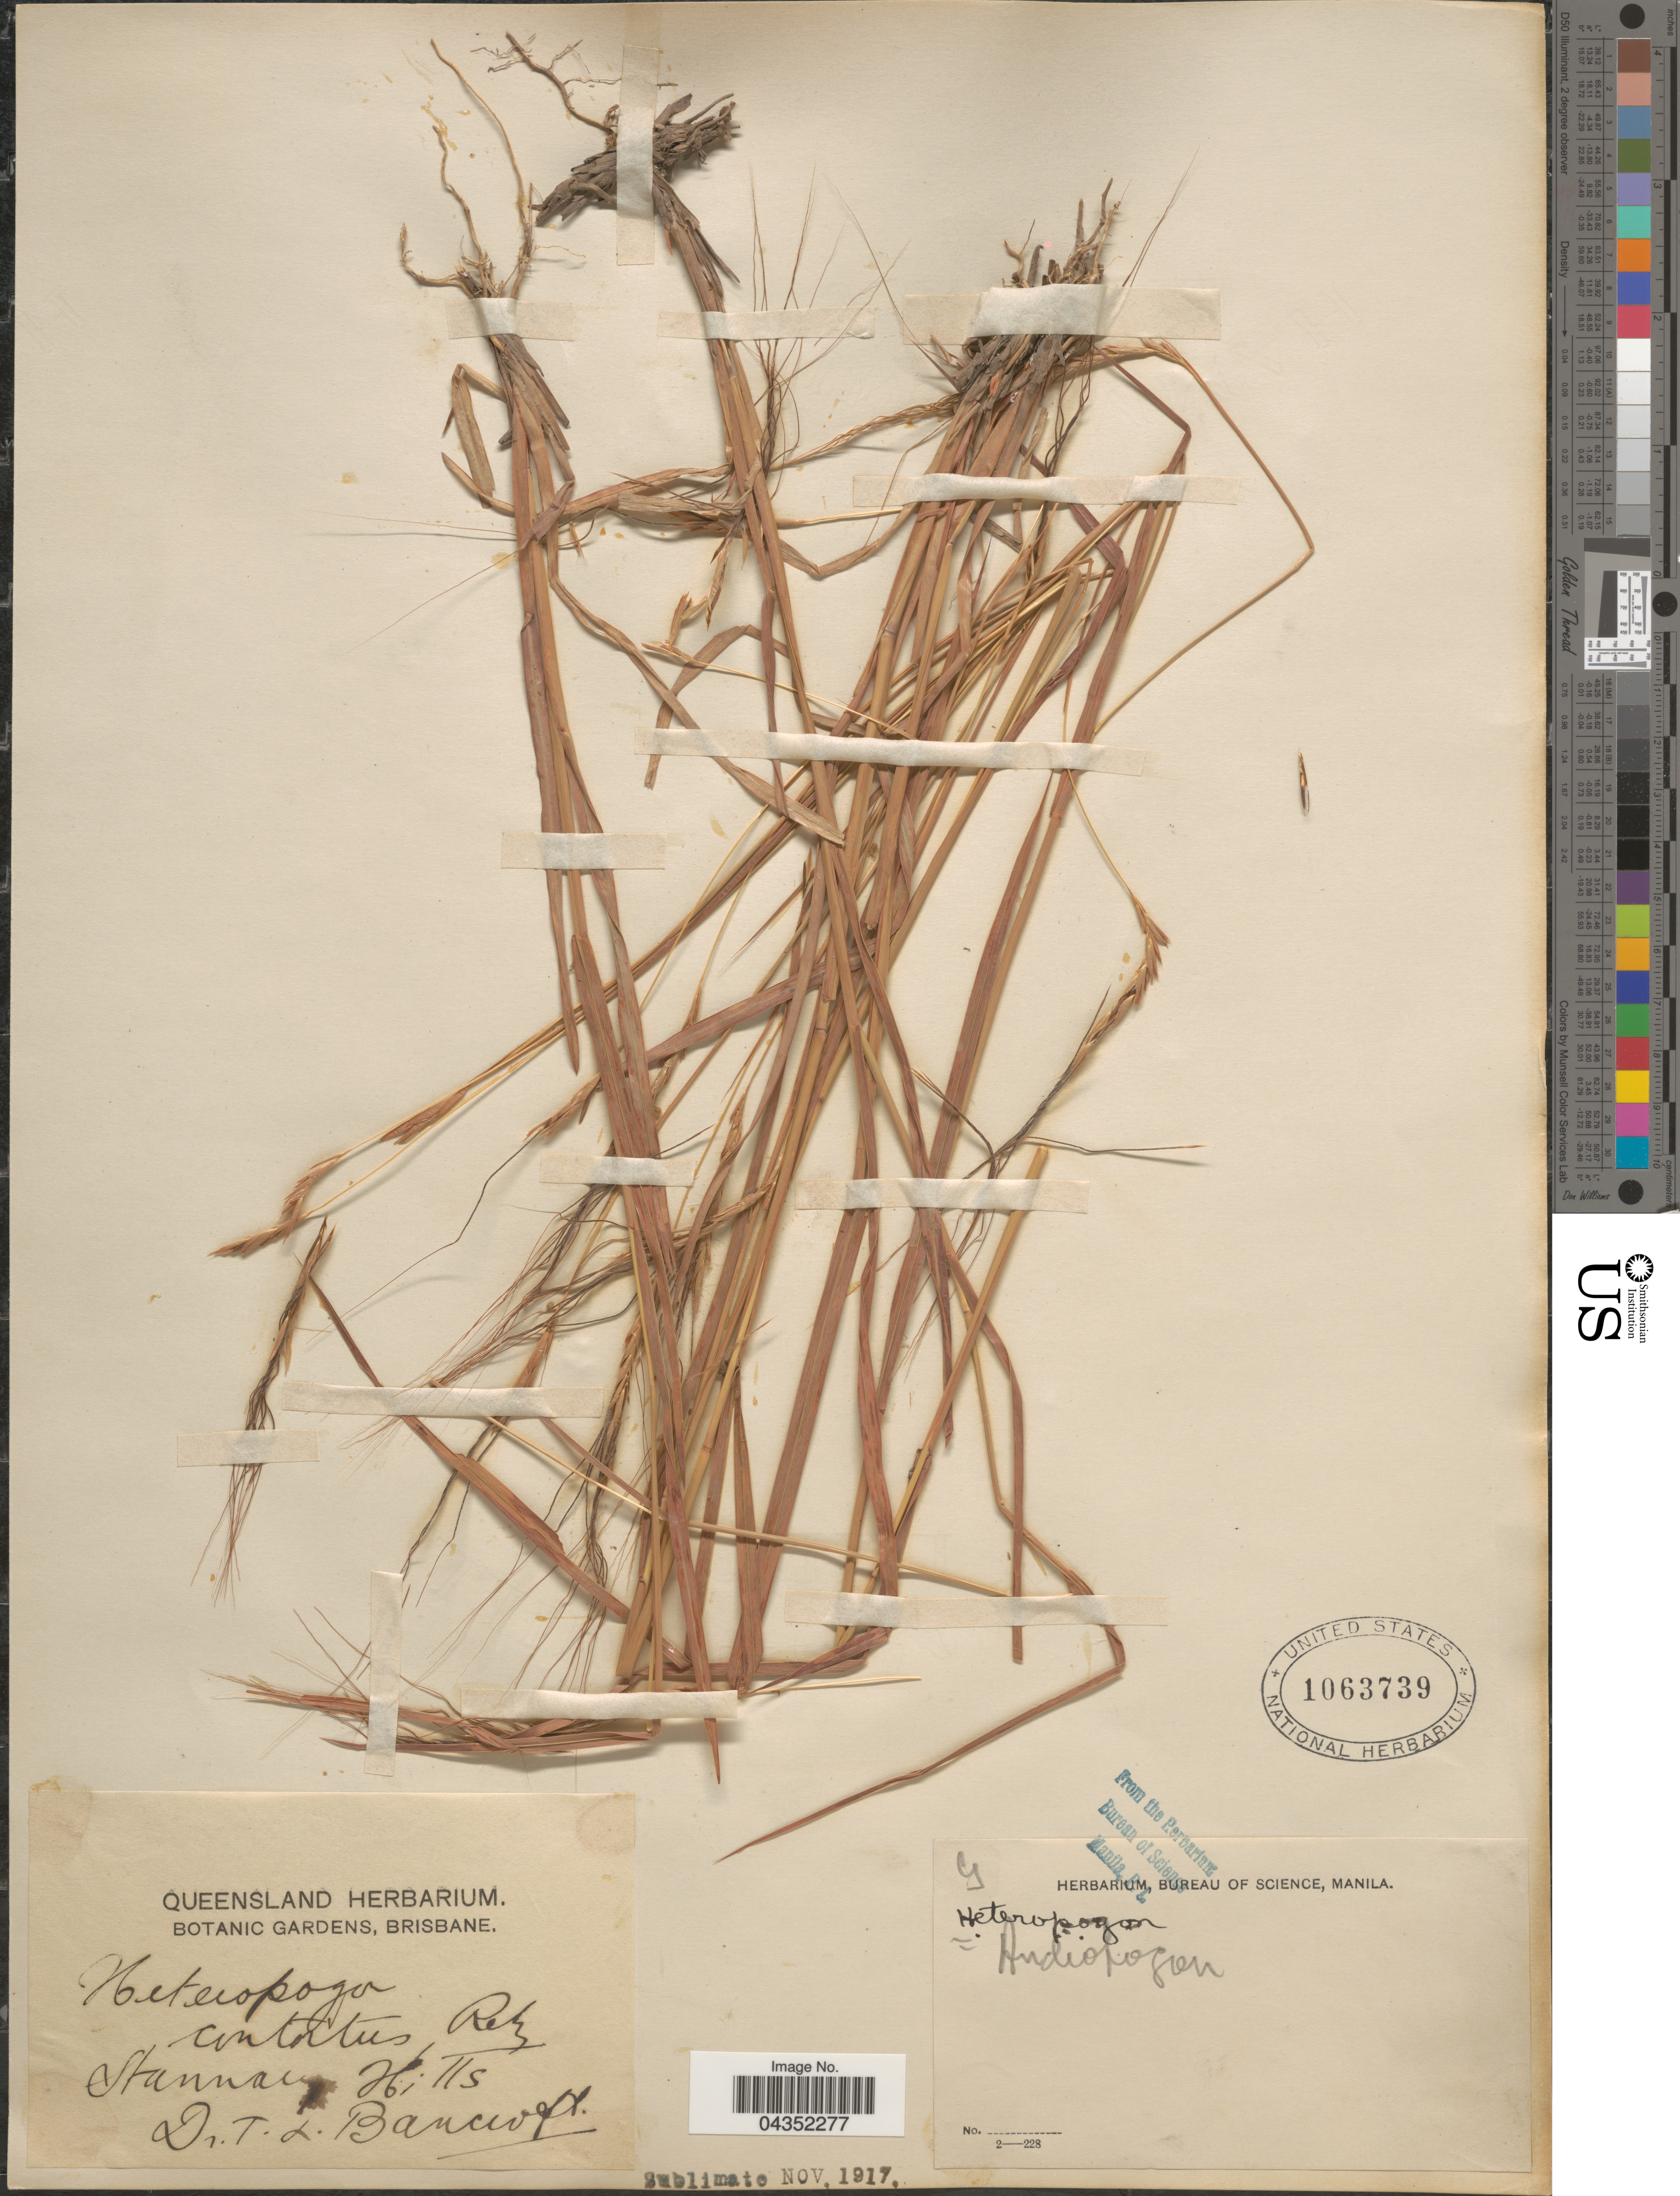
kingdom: Plantae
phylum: Tracheophyta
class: Liliopsida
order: Poales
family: Poaceae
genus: Heteropogon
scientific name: Heteropogon contortus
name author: (L.) P. Beauv. ex Roem. & Schult.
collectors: T. Bancroft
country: Australia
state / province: Queensland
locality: Stannary Hills.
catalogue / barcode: US 1063739